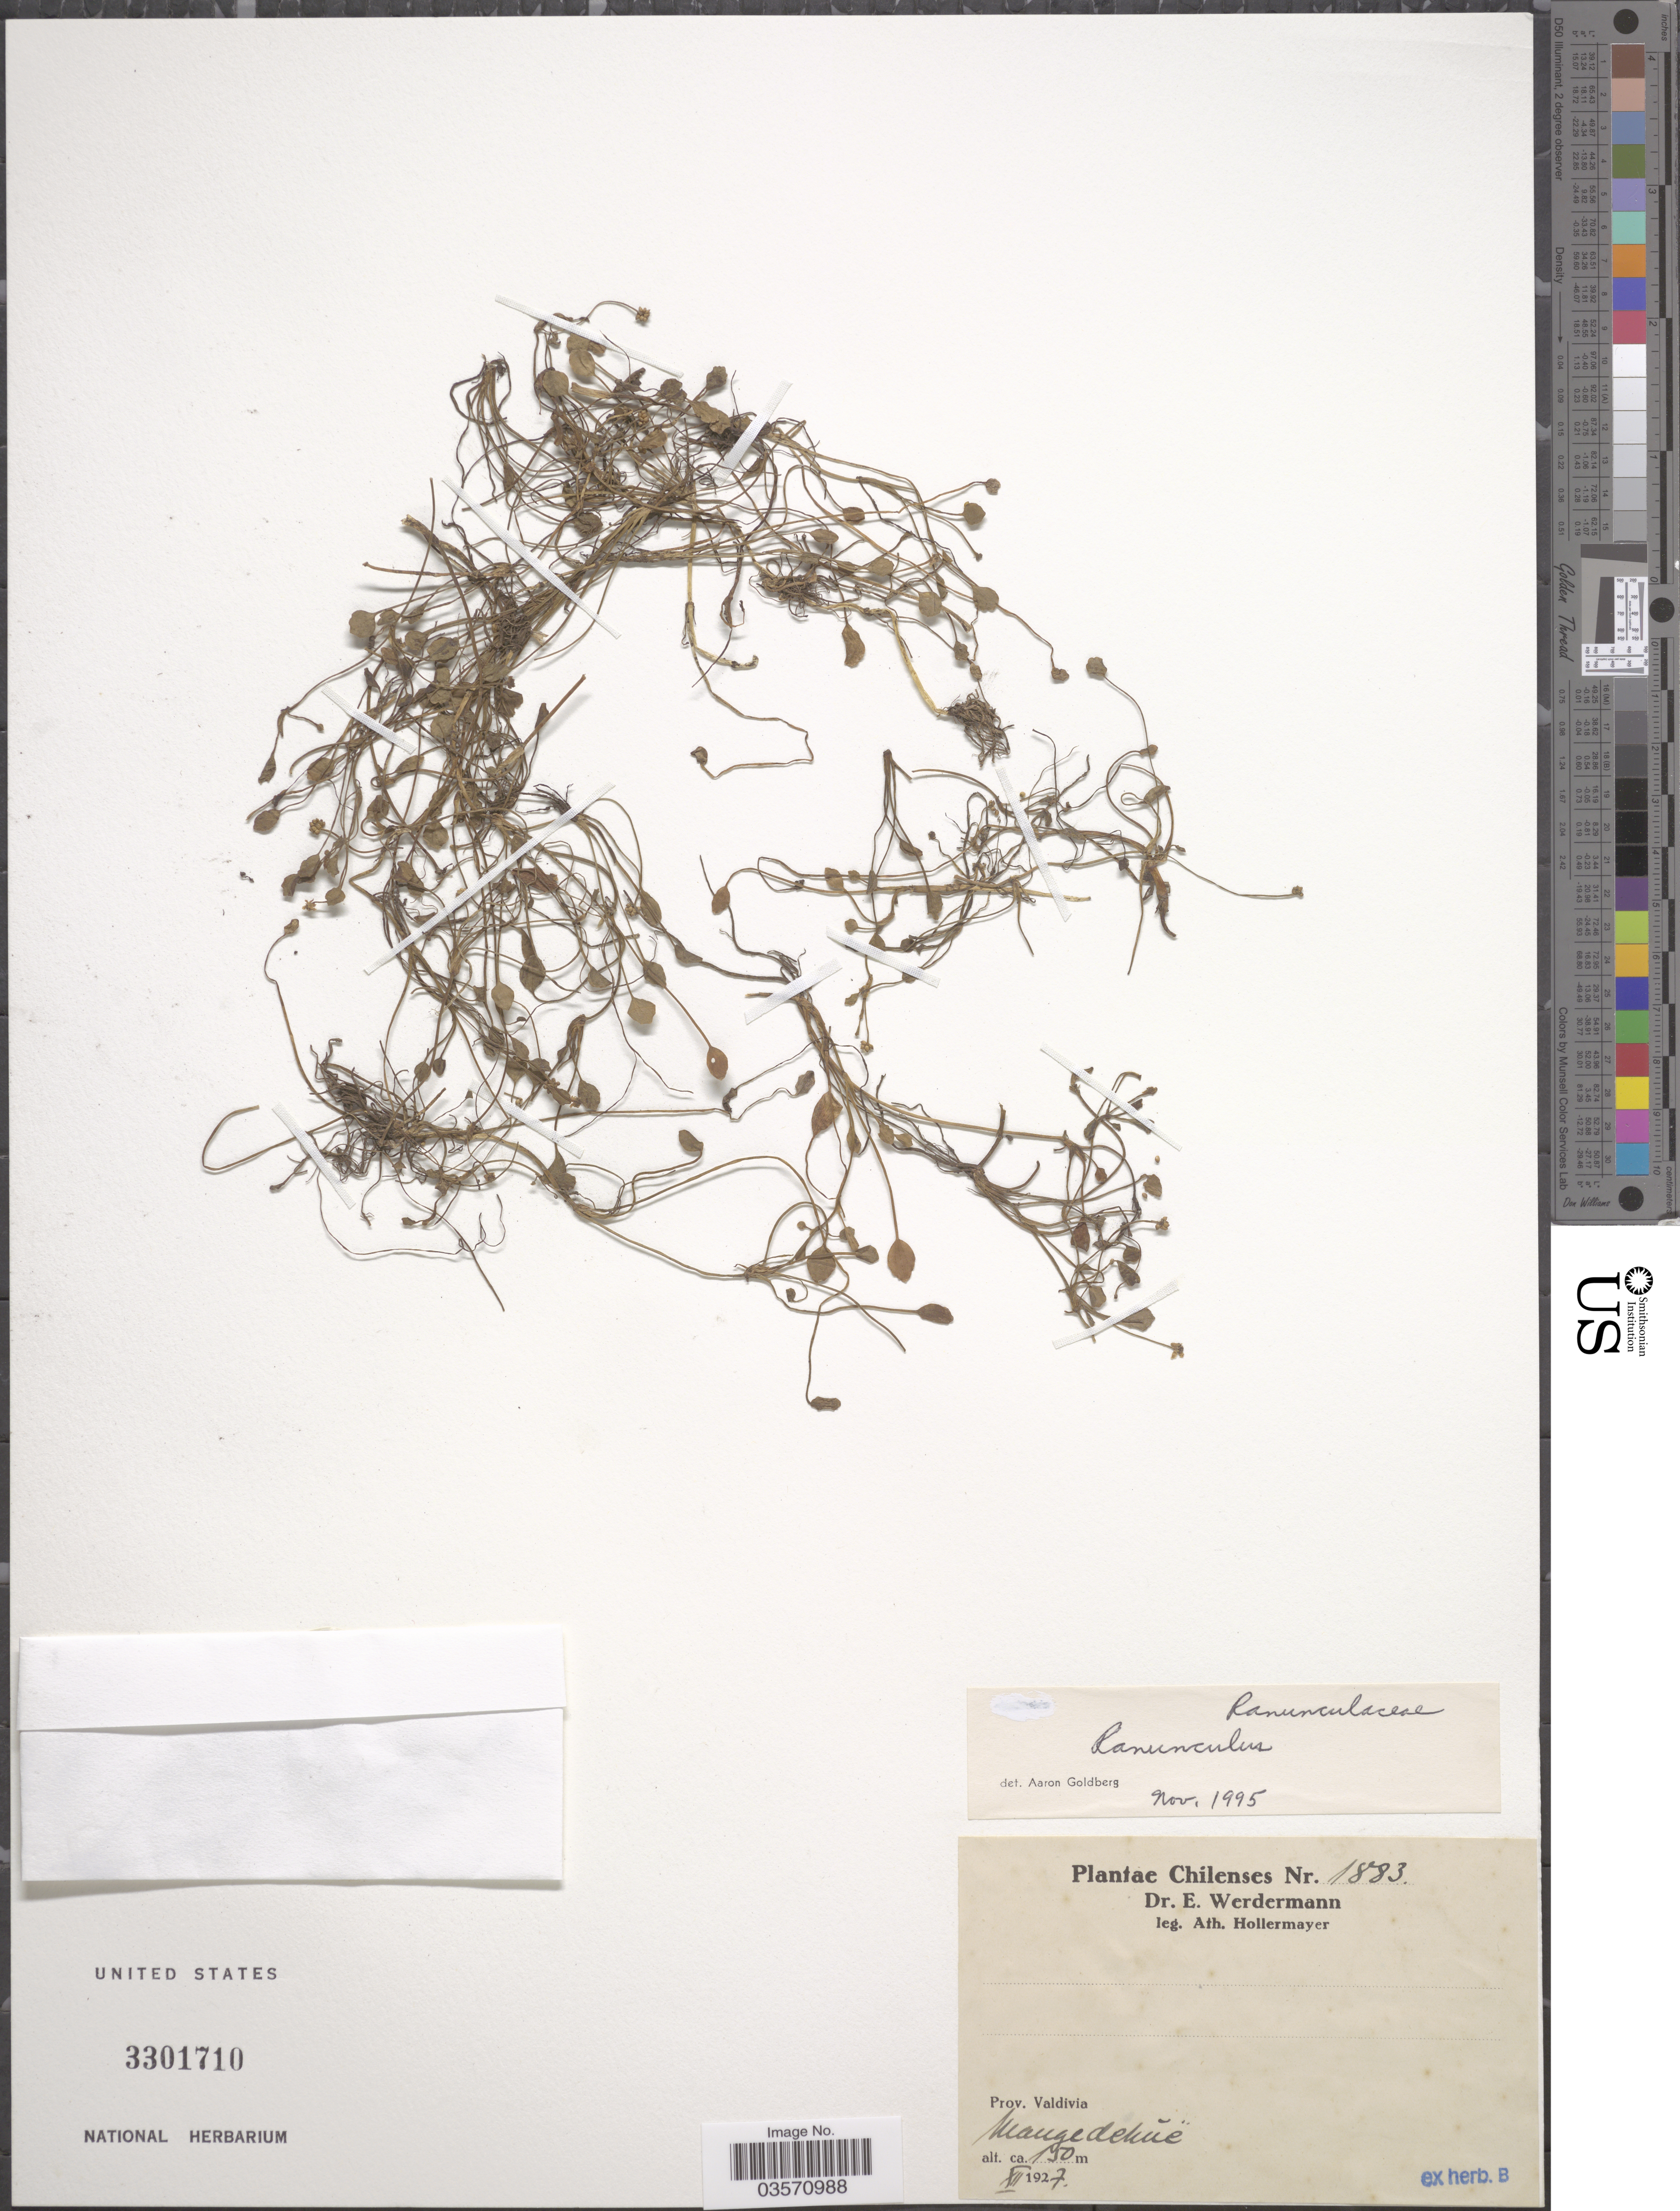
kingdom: Plantae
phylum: Tracheophyta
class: Magnoliopsida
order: Ranunculales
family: Ranunculaceae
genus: Ranunculus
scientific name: Ranunculus sp.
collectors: A. Hollermayer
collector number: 1883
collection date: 1927-12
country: Chile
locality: Prov. Valdivia. Mangedehue.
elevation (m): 150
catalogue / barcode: US 3301710